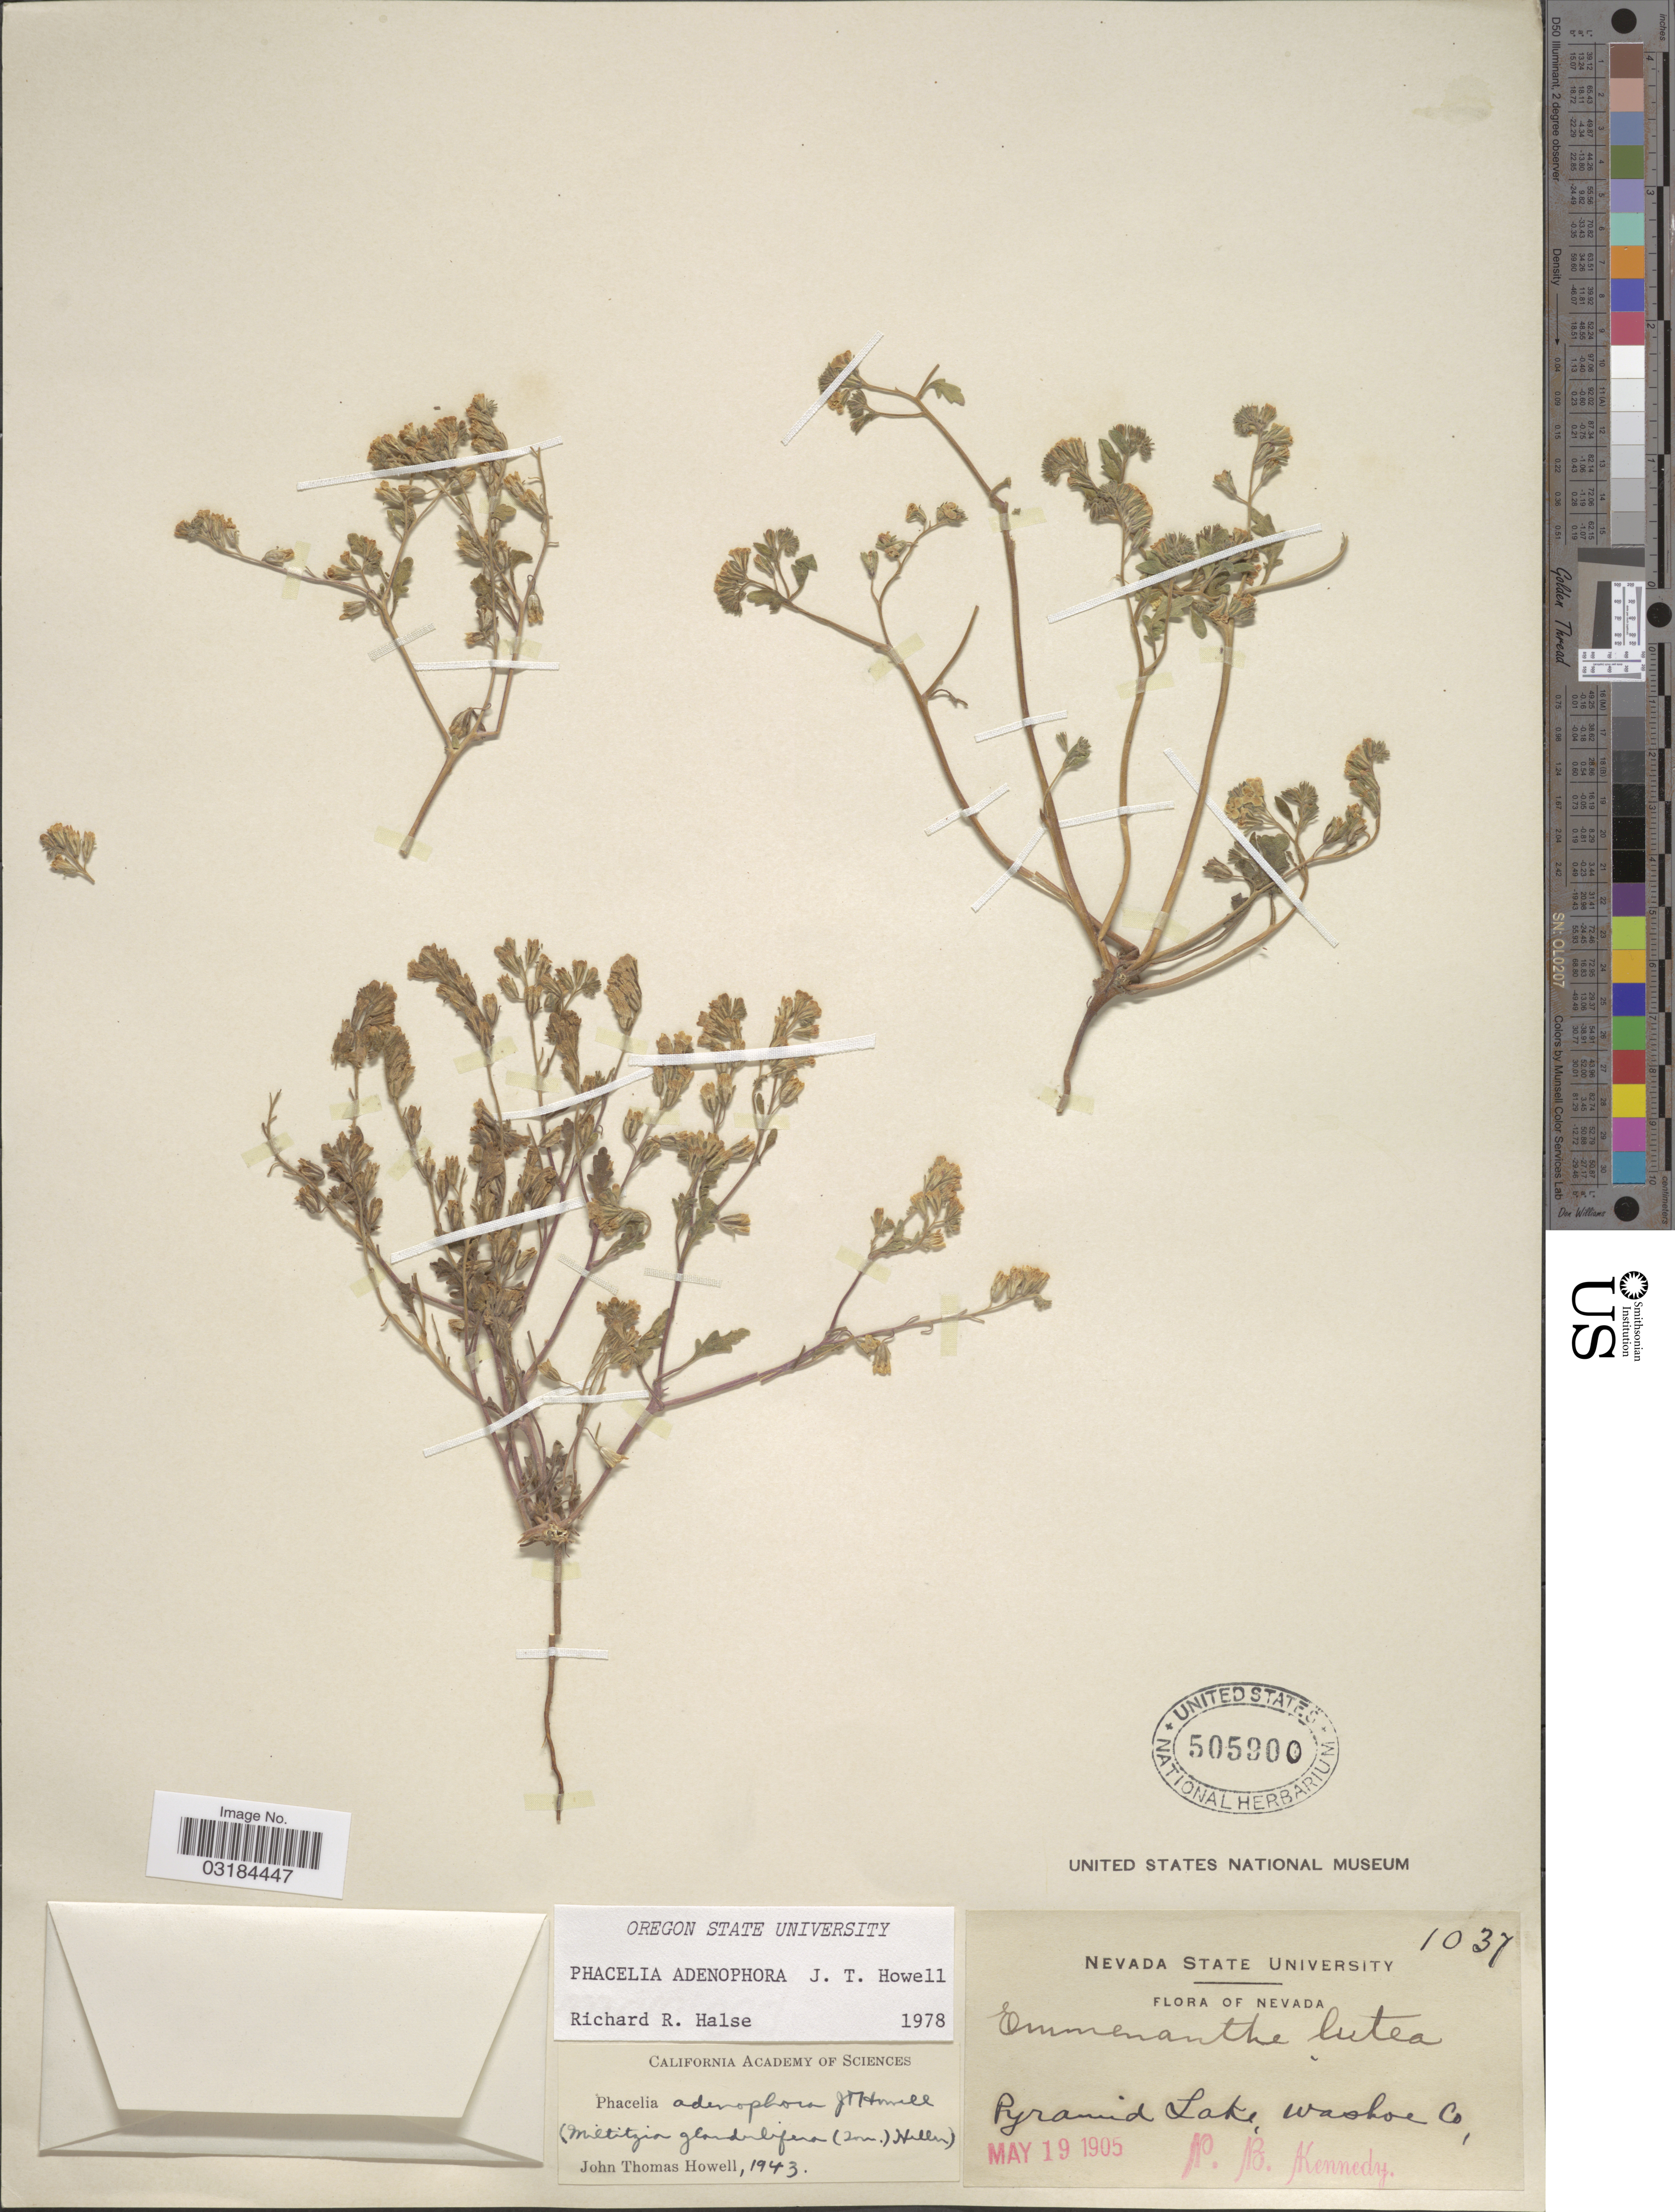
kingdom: Plantae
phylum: Tracheophyta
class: Magnoliopsida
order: Boraginales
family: Hydrophyllaceae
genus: Phacelia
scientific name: Phacelia adenophora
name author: J.T. Howell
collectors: P. B. Kennedy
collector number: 1037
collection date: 1905-05-19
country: United States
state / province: Nevada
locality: Pyramid Lake, Washoe Co.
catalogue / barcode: US 505900